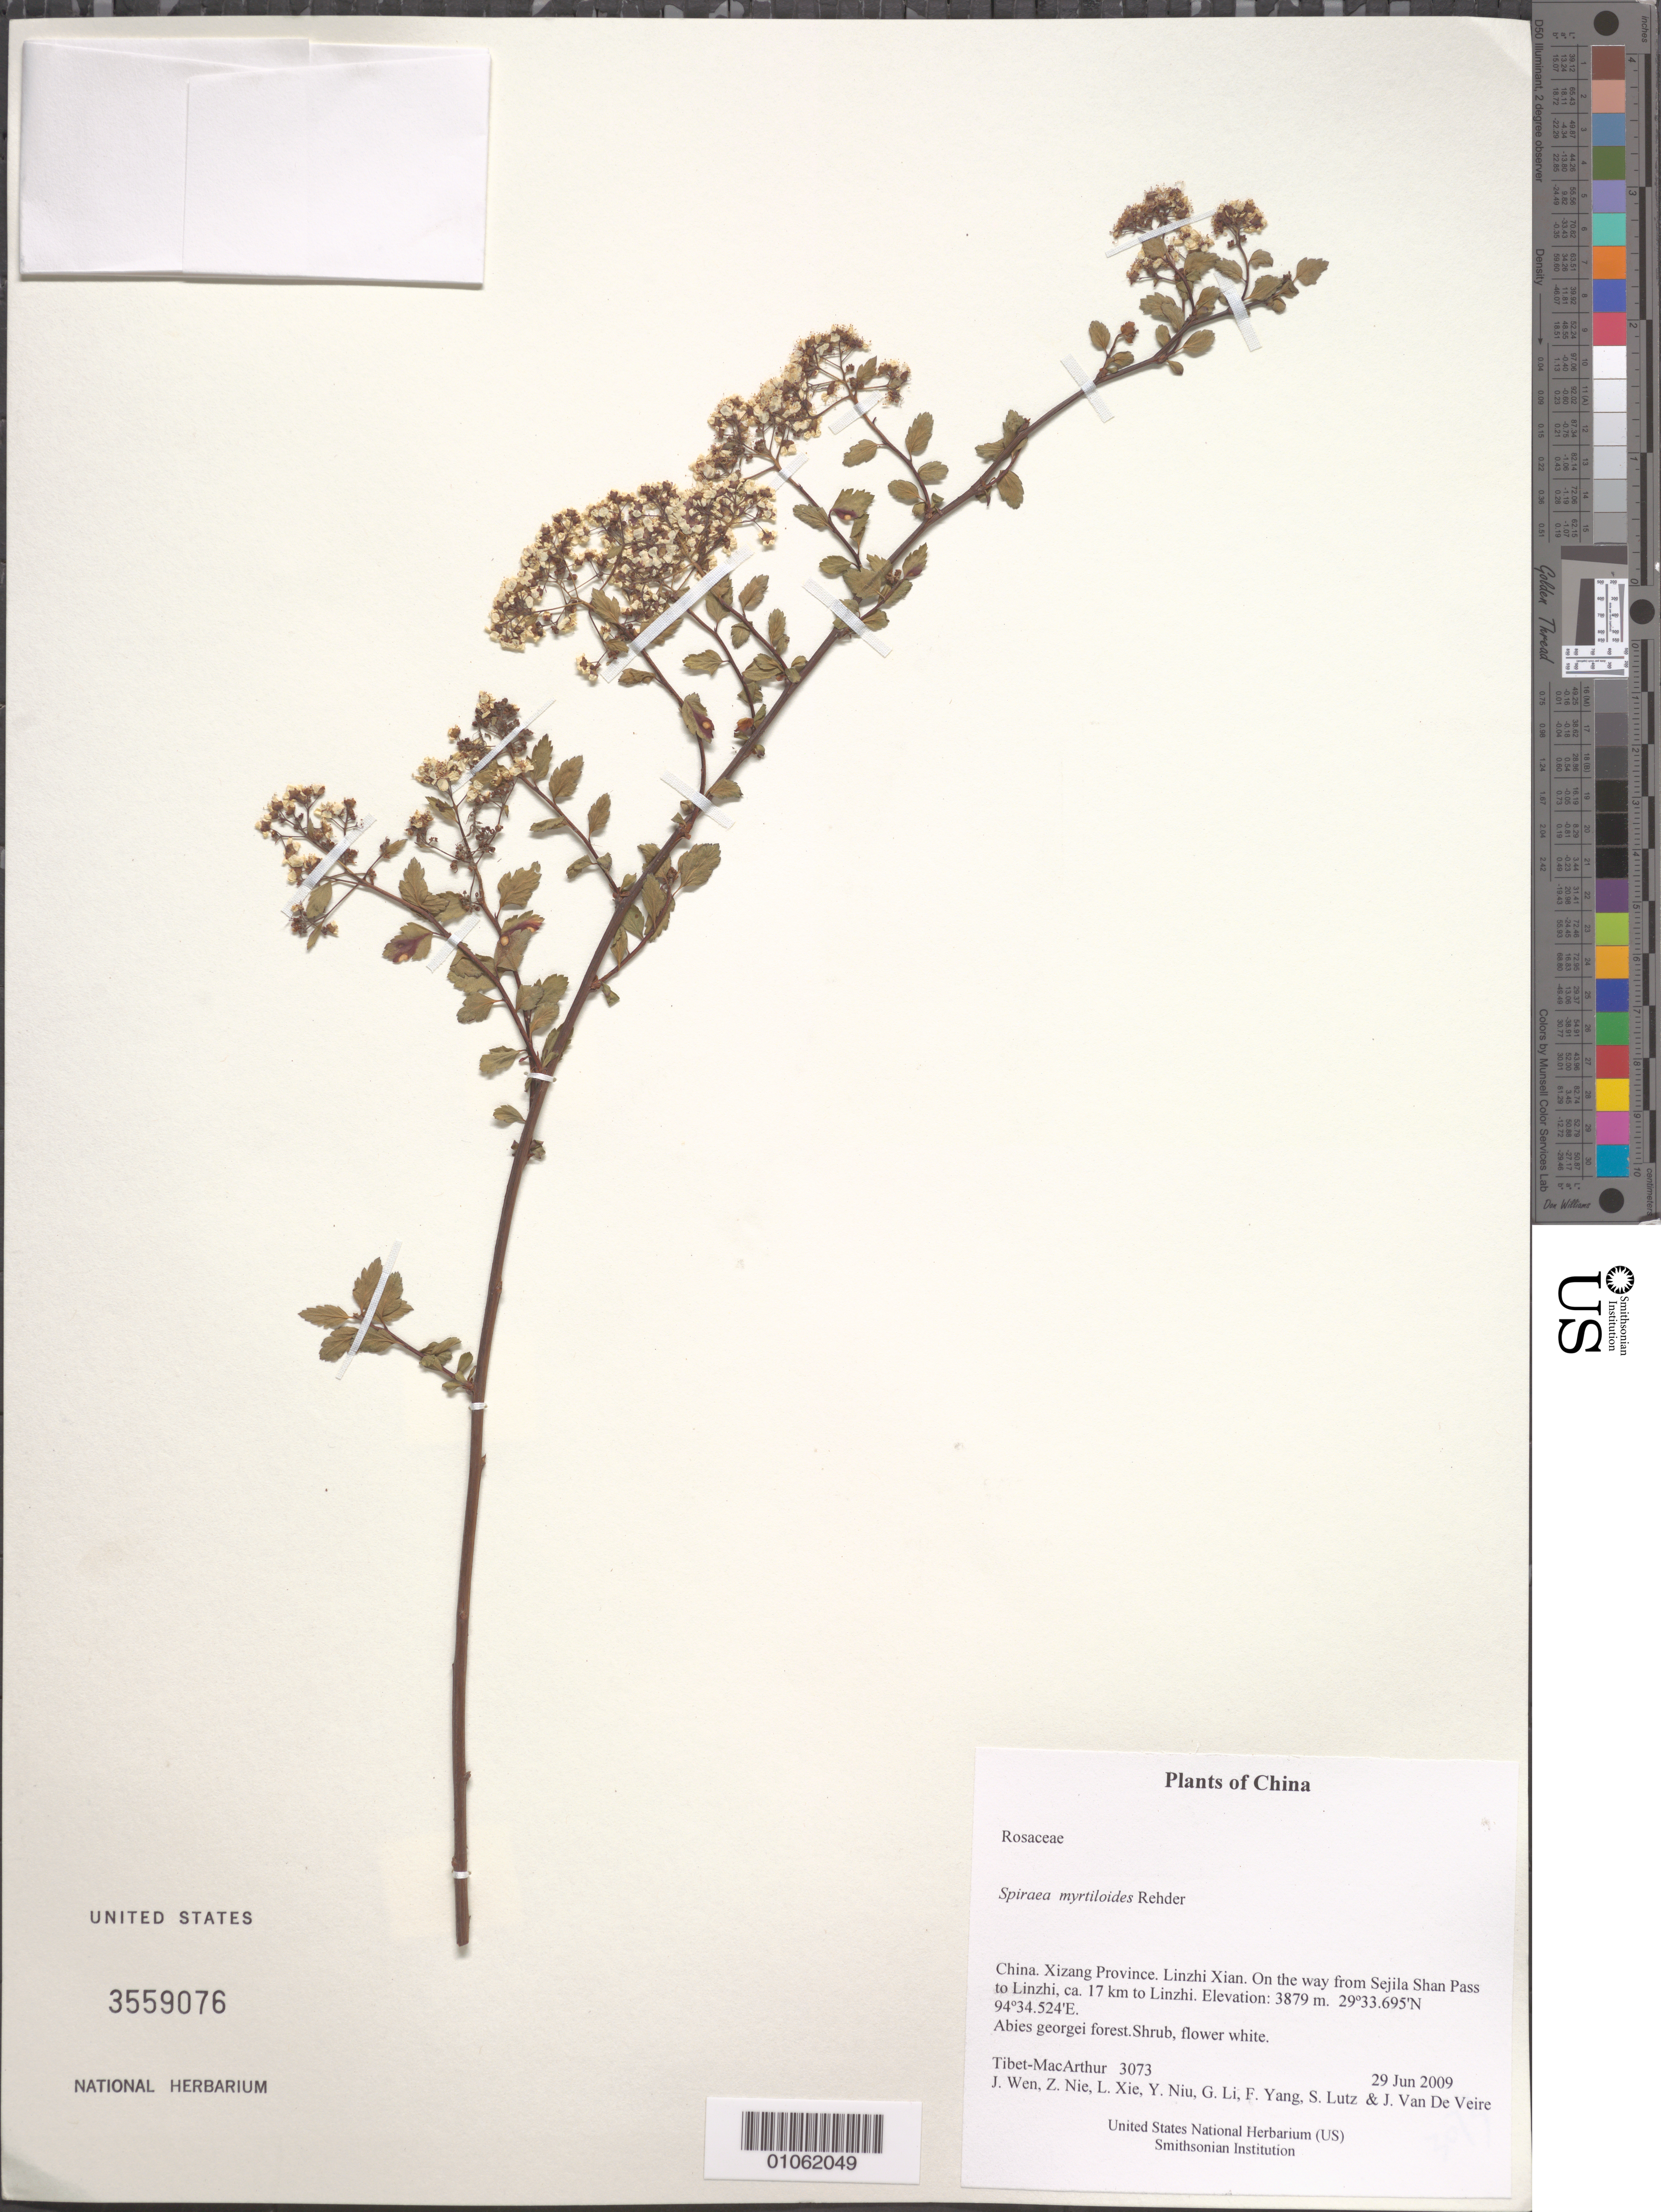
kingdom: Plantae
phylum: Tracheophyta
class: Magnoliopsida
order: Rosales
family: Rosaceae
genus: Spiraea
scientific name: Spiraea myrtilloides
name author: Rehder in Sarg.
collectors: Tibet-MacArthur, J. Wen, Z. Nie, L. Xie, Y. Niu, G. Li, F. Yang, S. Lutz & J. Van De Veire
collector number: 3073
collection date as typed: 29 Jun 2009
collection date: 2009-06-29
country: China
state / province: Xizang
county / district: Linzhi Xian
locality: On the way from Sejila Shan Pass to Linzhi, ca. 17 km to Linzhi.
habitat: Abies georgei forest.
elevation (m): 3879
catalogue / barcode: US 3559076